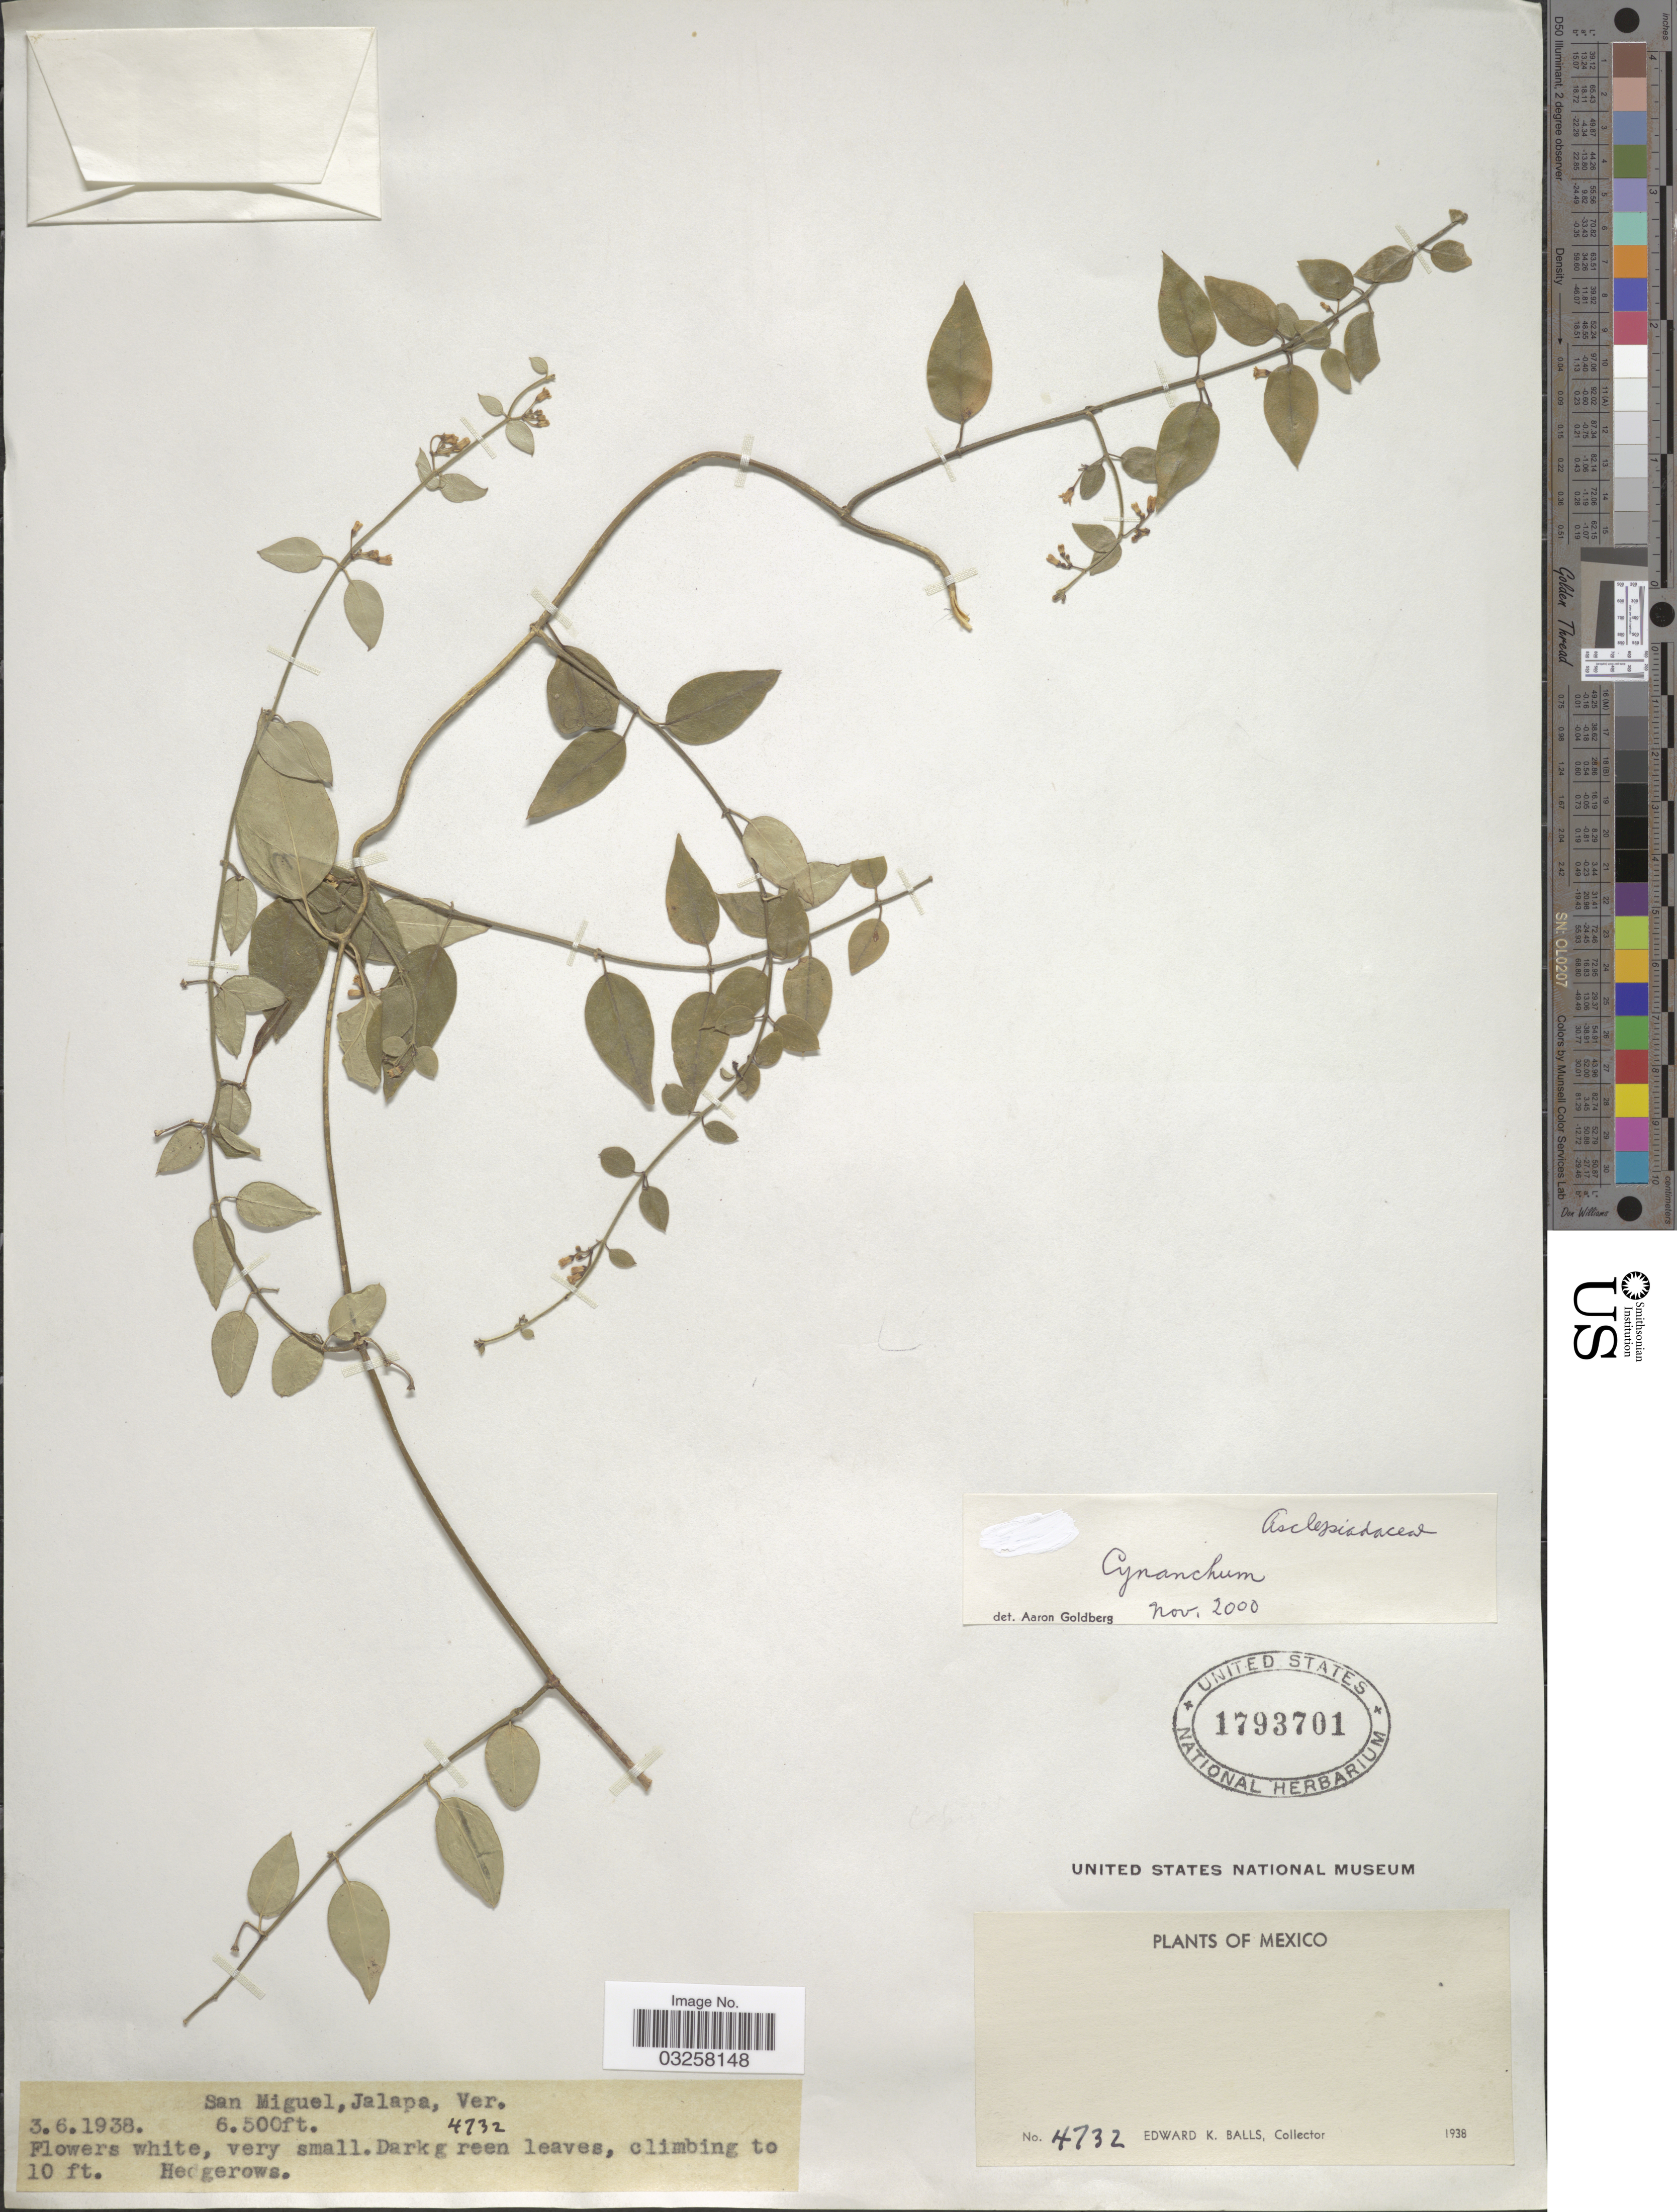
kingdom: Plantae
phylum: Tracheophyta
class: Magnoliopsida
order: Gentianales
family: Apocynaceae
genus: Metastelma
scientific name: Metastelma sp.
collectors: E. K. Balls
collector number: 4732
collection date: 1938-06-03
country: Mexico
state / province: Veracruz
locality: San Miguel, Jalapa, Ver.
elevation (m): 1981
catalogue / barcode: US 1793701